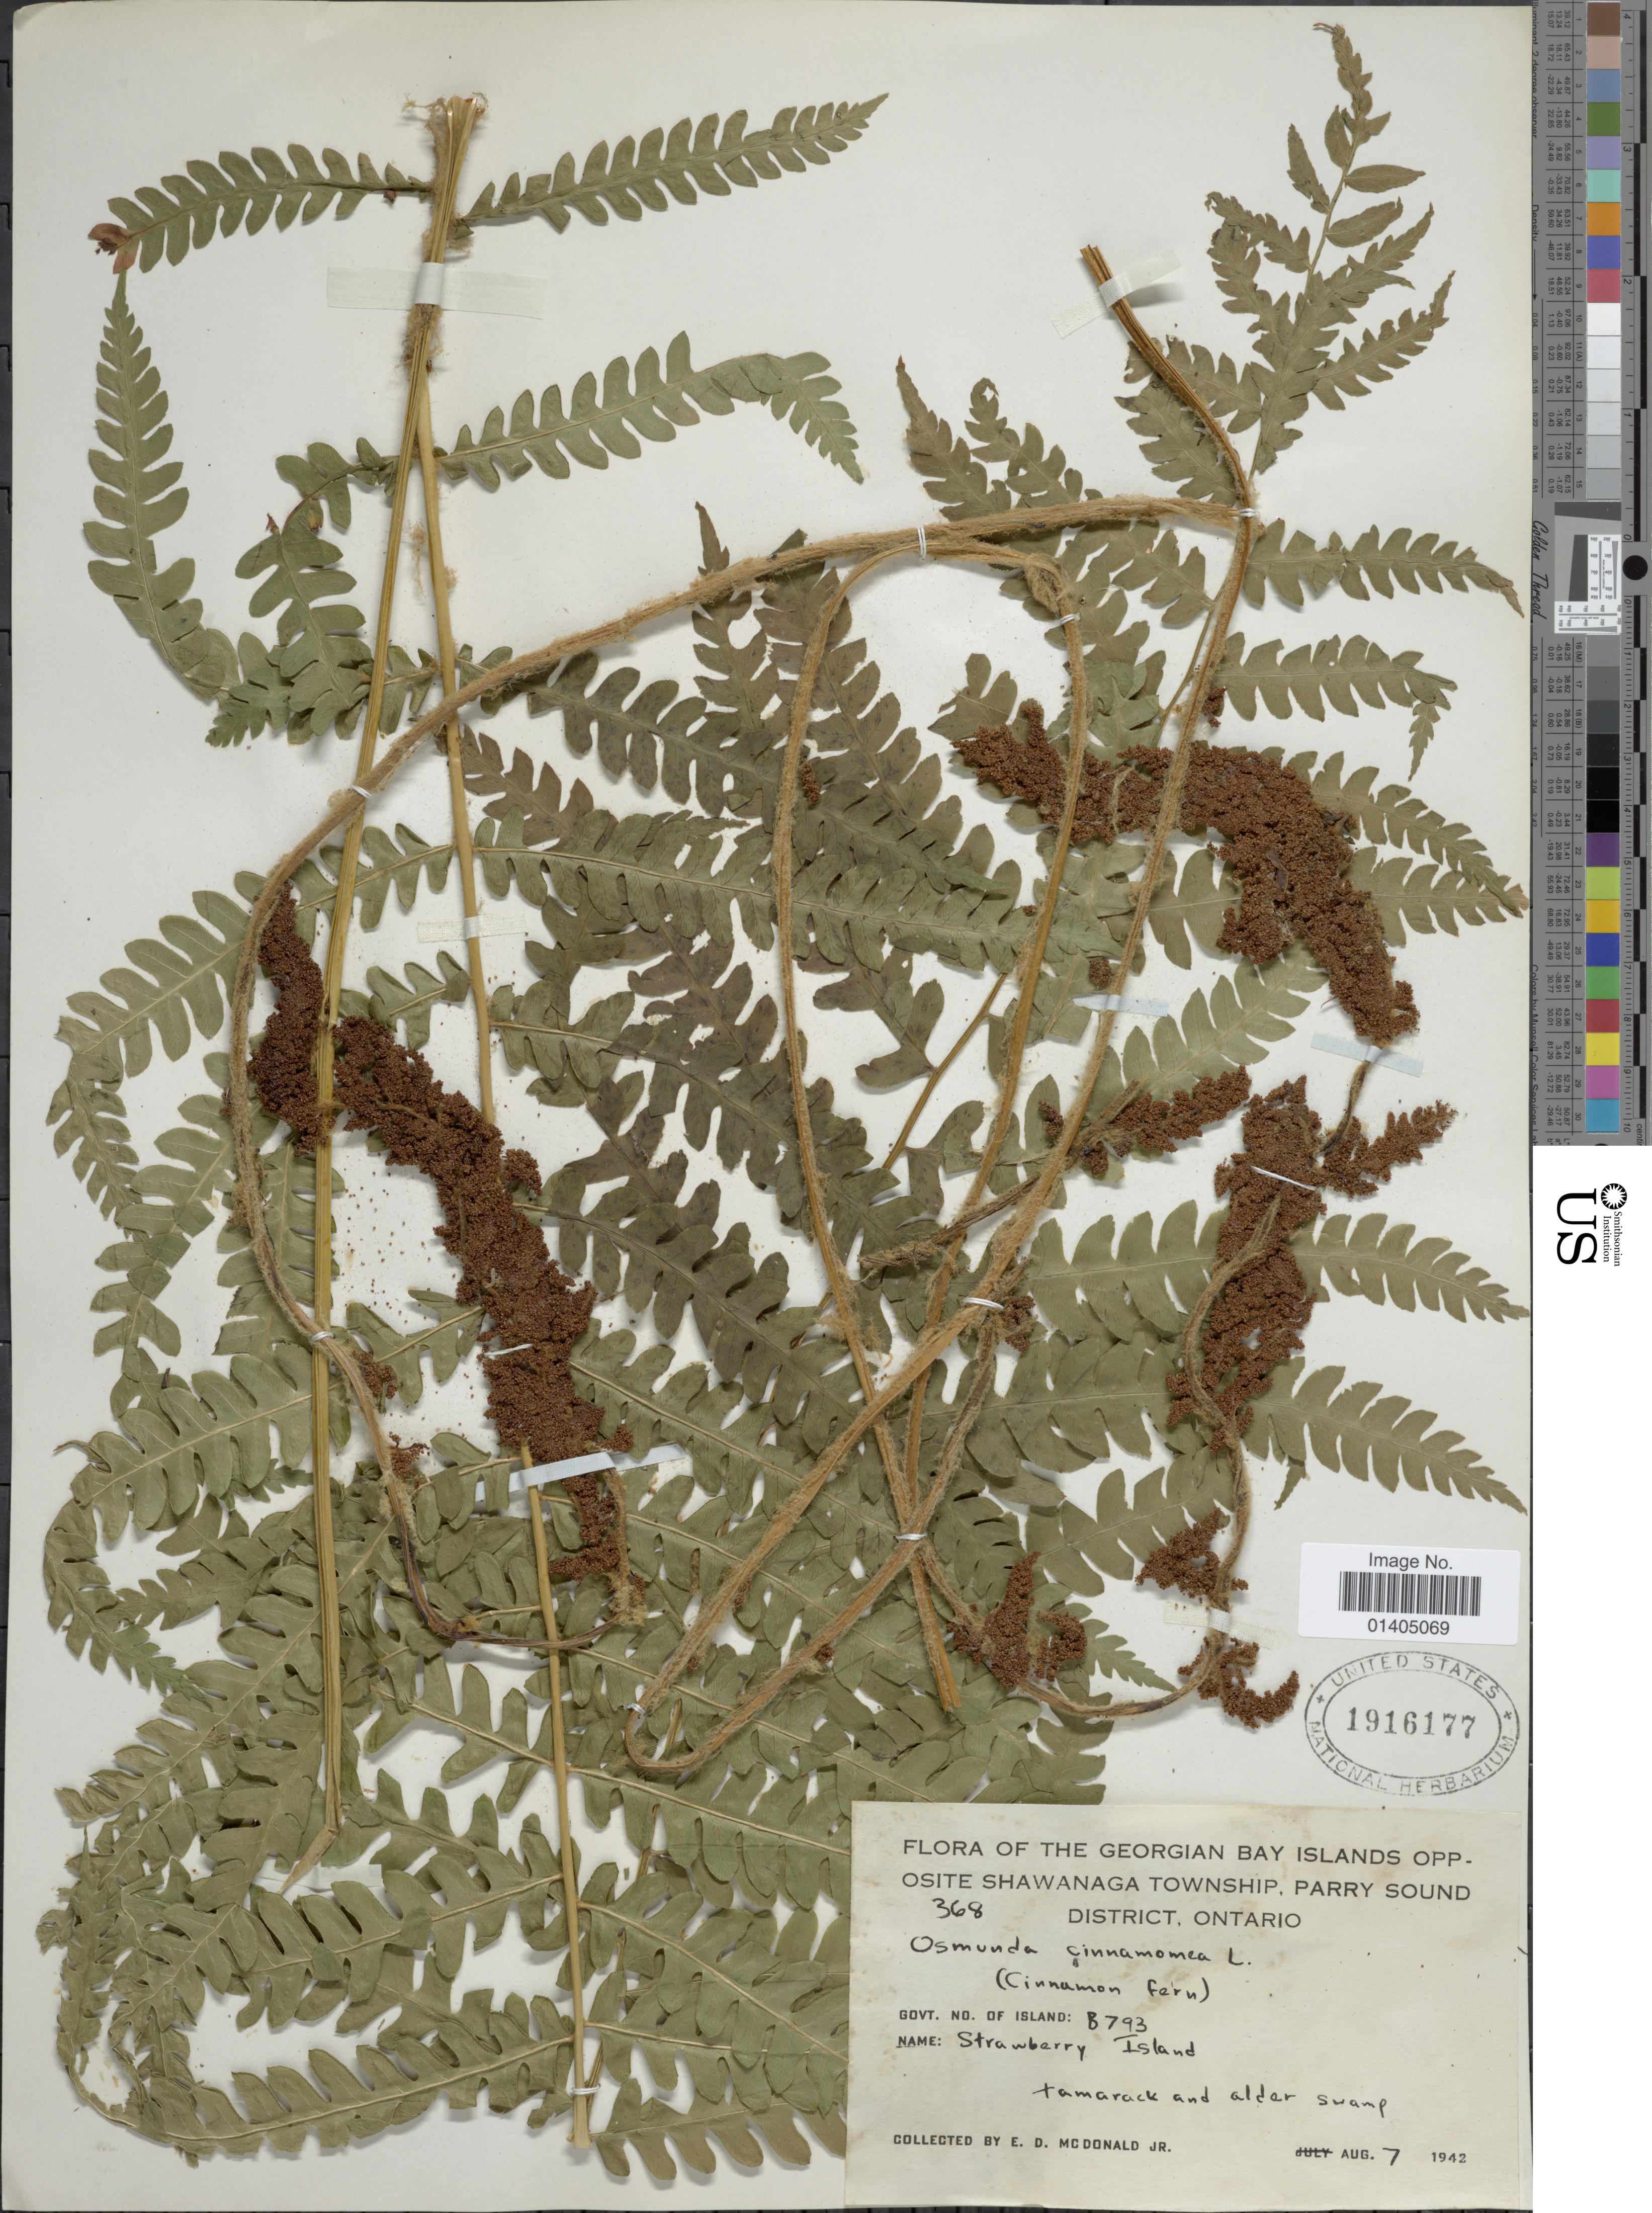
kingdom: Plantae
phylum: Tracheophyta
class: Polypodiopsida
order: Osmundales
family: Osmundaceae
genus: Osmundastrum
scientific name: Osmundastrum cinnamomeum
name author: (L.) C. Presl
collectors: E. D. McDonald Jr.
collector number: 368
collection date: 1942-08-07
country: Canada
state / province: Ontario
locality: The Georgian Bay Islands opposite Shawanaga Township, Parry Sound District, Strawberry Island tamarack and older swamp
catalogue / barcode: US 1916177